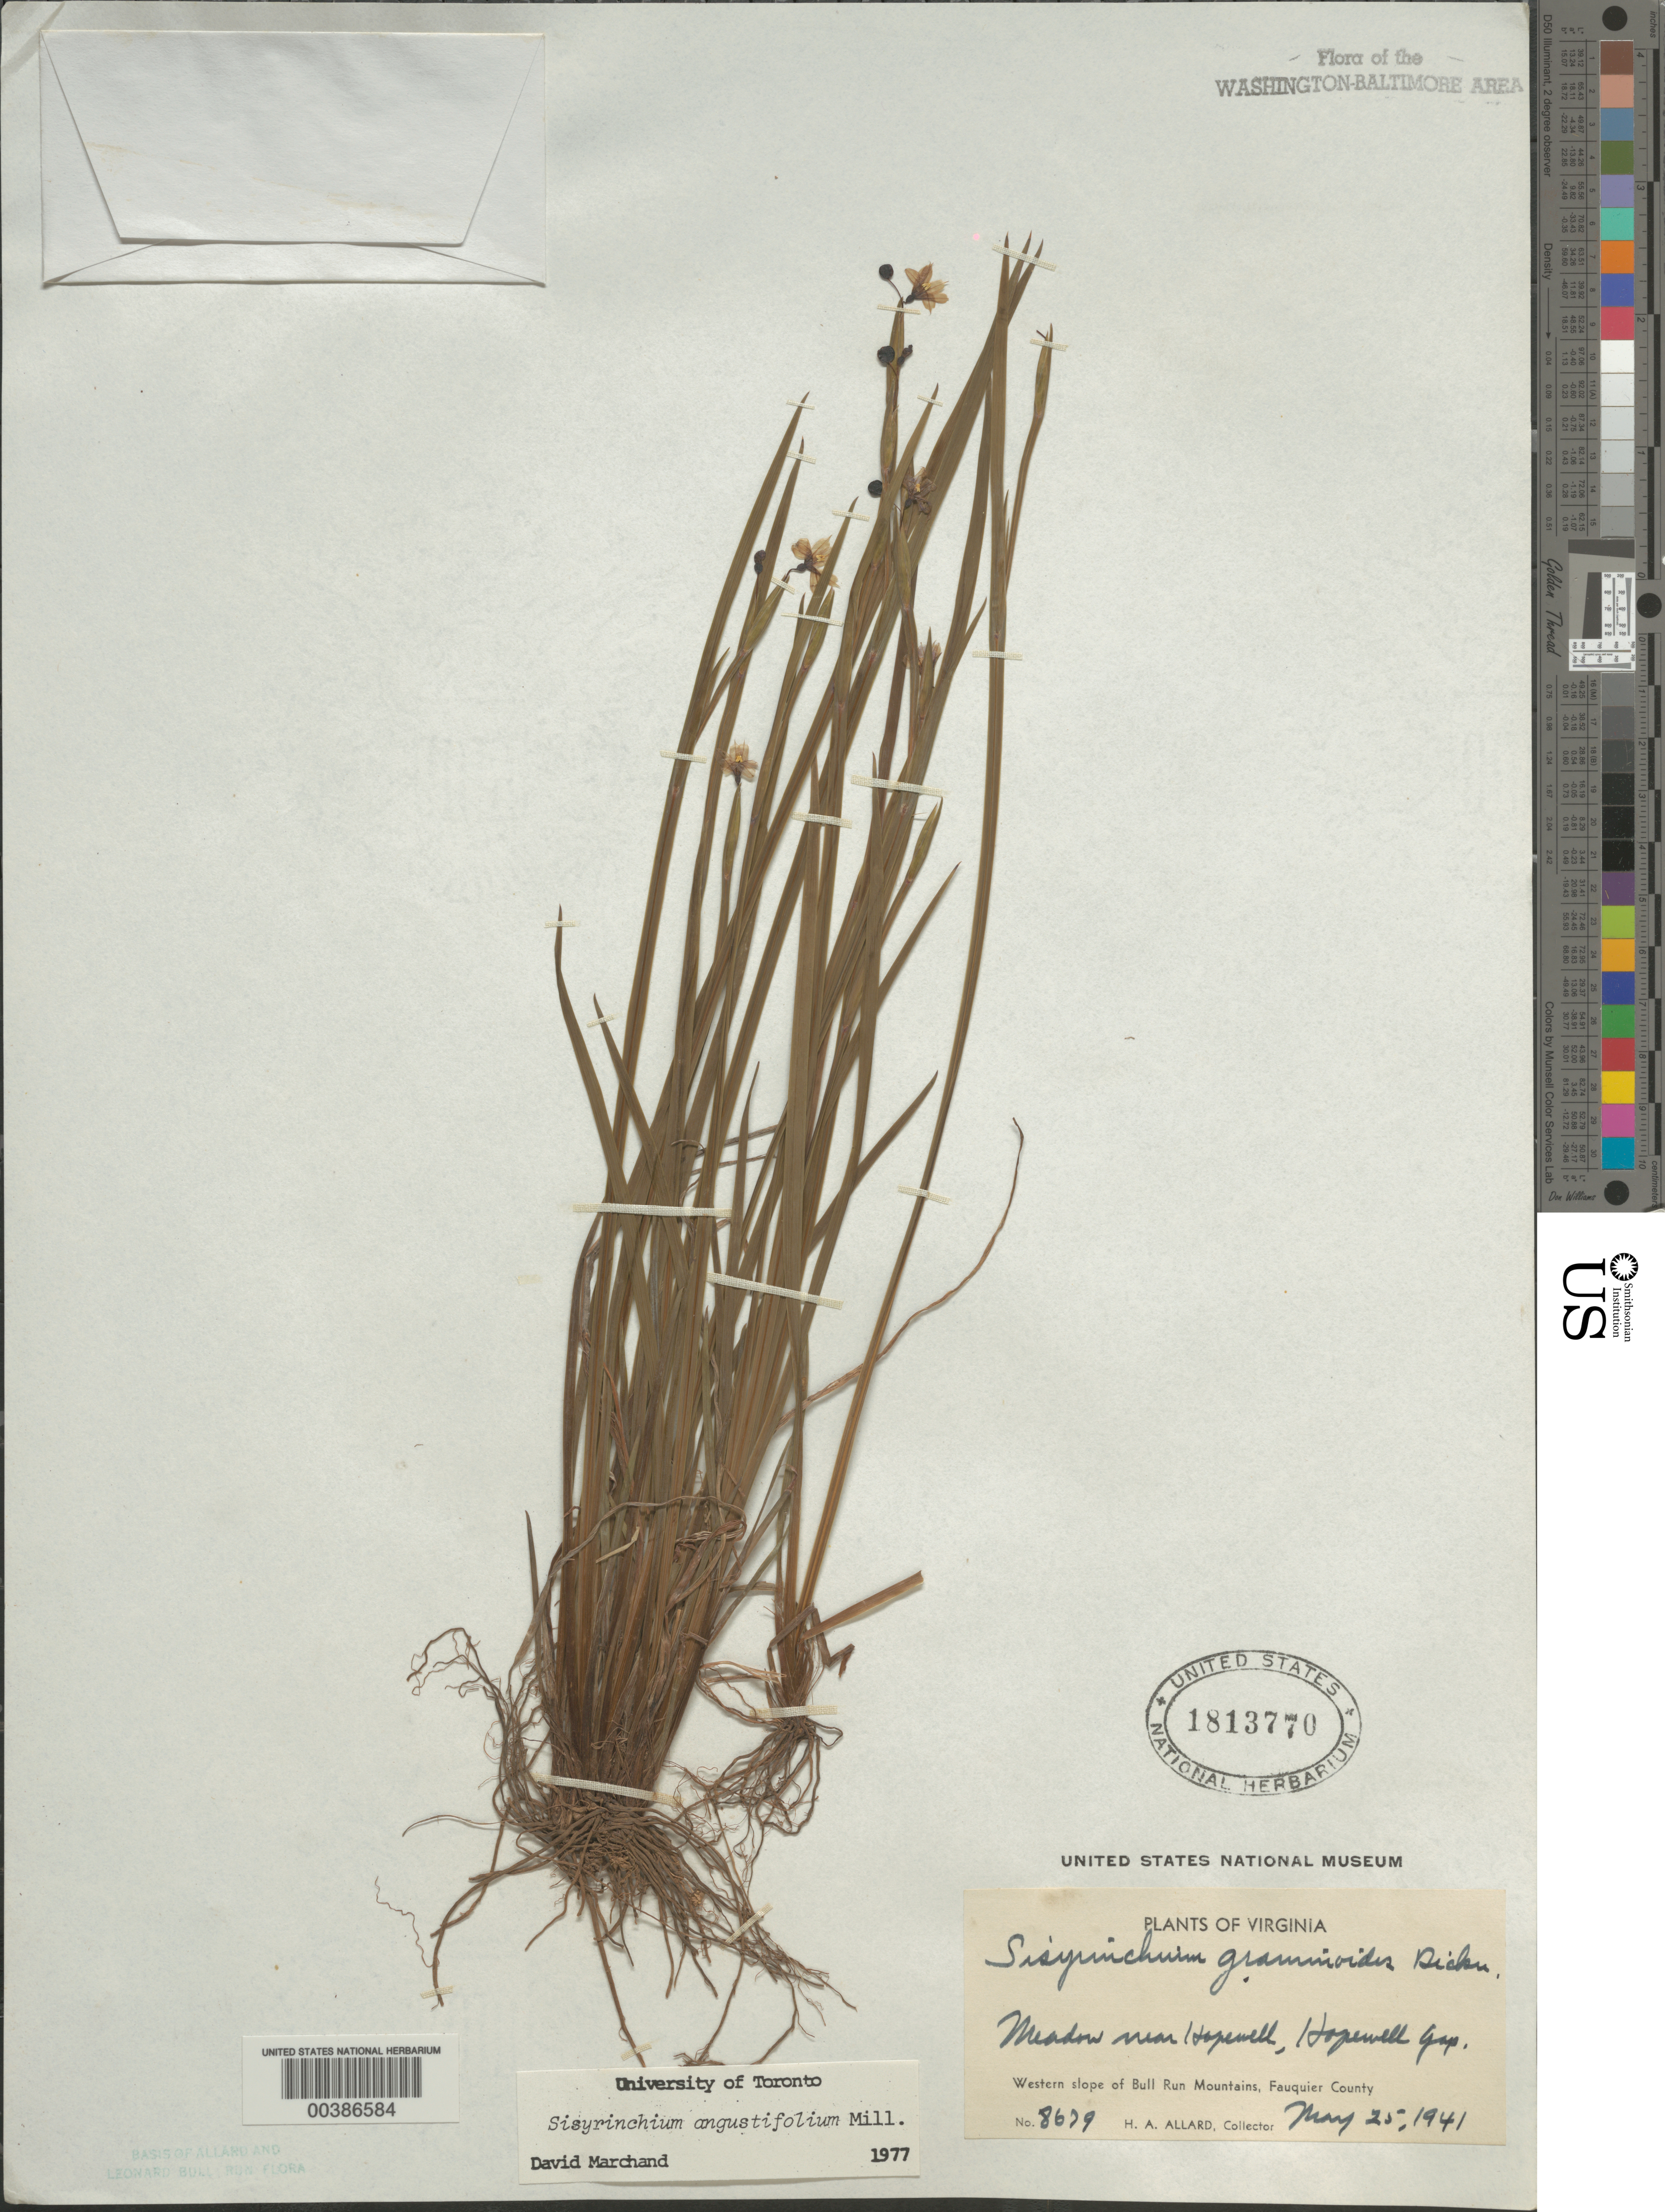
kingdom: Plantae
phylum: Tracheophyta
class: Liliopsida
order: Asparagales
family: Iridaceae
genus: Sisyrinchium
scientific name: Sisyrinchium angustifolium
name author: Mill.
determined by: Marchand, D.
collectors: H. A. Allard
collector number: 8679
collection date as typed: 25 May 1941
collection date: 1941-05-25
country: United States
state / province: Virginia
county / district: Fauquier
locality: Hopewell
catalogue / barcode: US 1813770